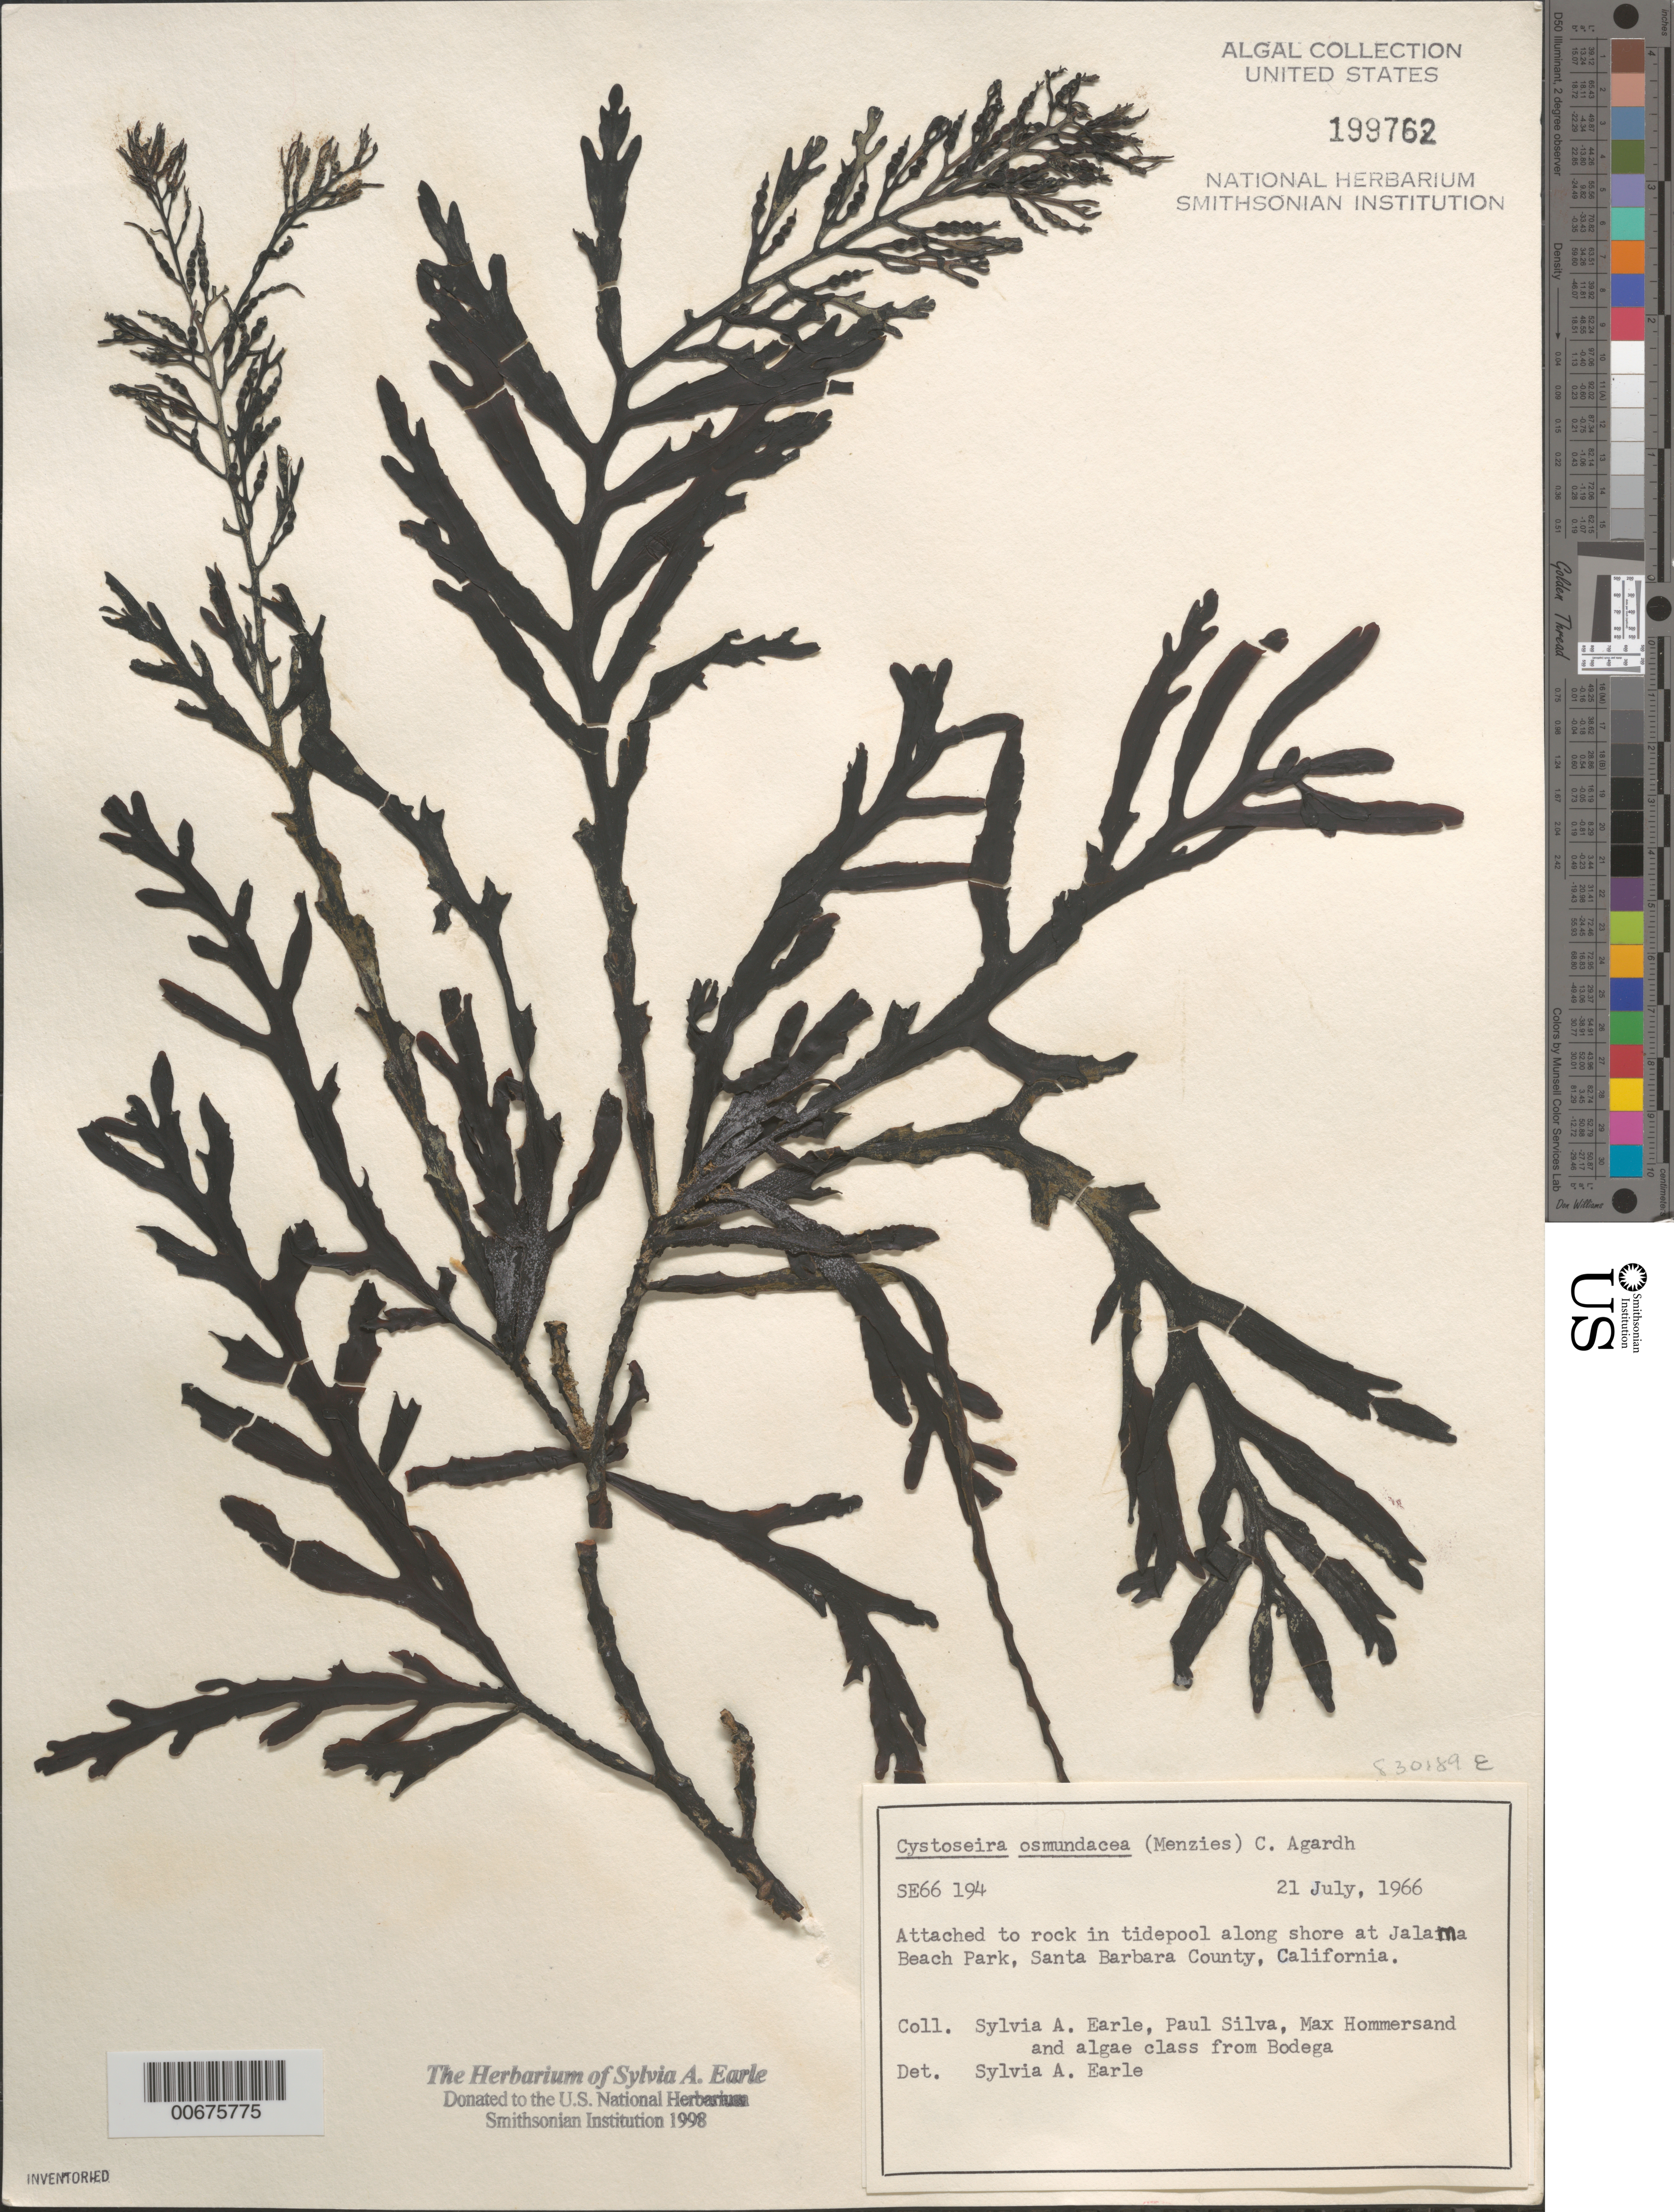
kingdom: Chromista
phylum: Ochrophyta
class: Phaeophyceae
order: Fucales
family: Sargassaceae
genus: Cystoseira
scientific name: Cystoseira osmundacea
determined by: Earle, S. A.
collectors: S. A. Earle, P. C. Silva, M. H. Hommersand & Bodega Algae Class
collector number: Se 66194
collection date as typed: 21 Jul 1966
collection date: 1966-07-21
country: United States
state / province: California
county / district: Santa Barbara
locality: Reef south of Jalama Beach Park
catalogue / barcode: US 199762